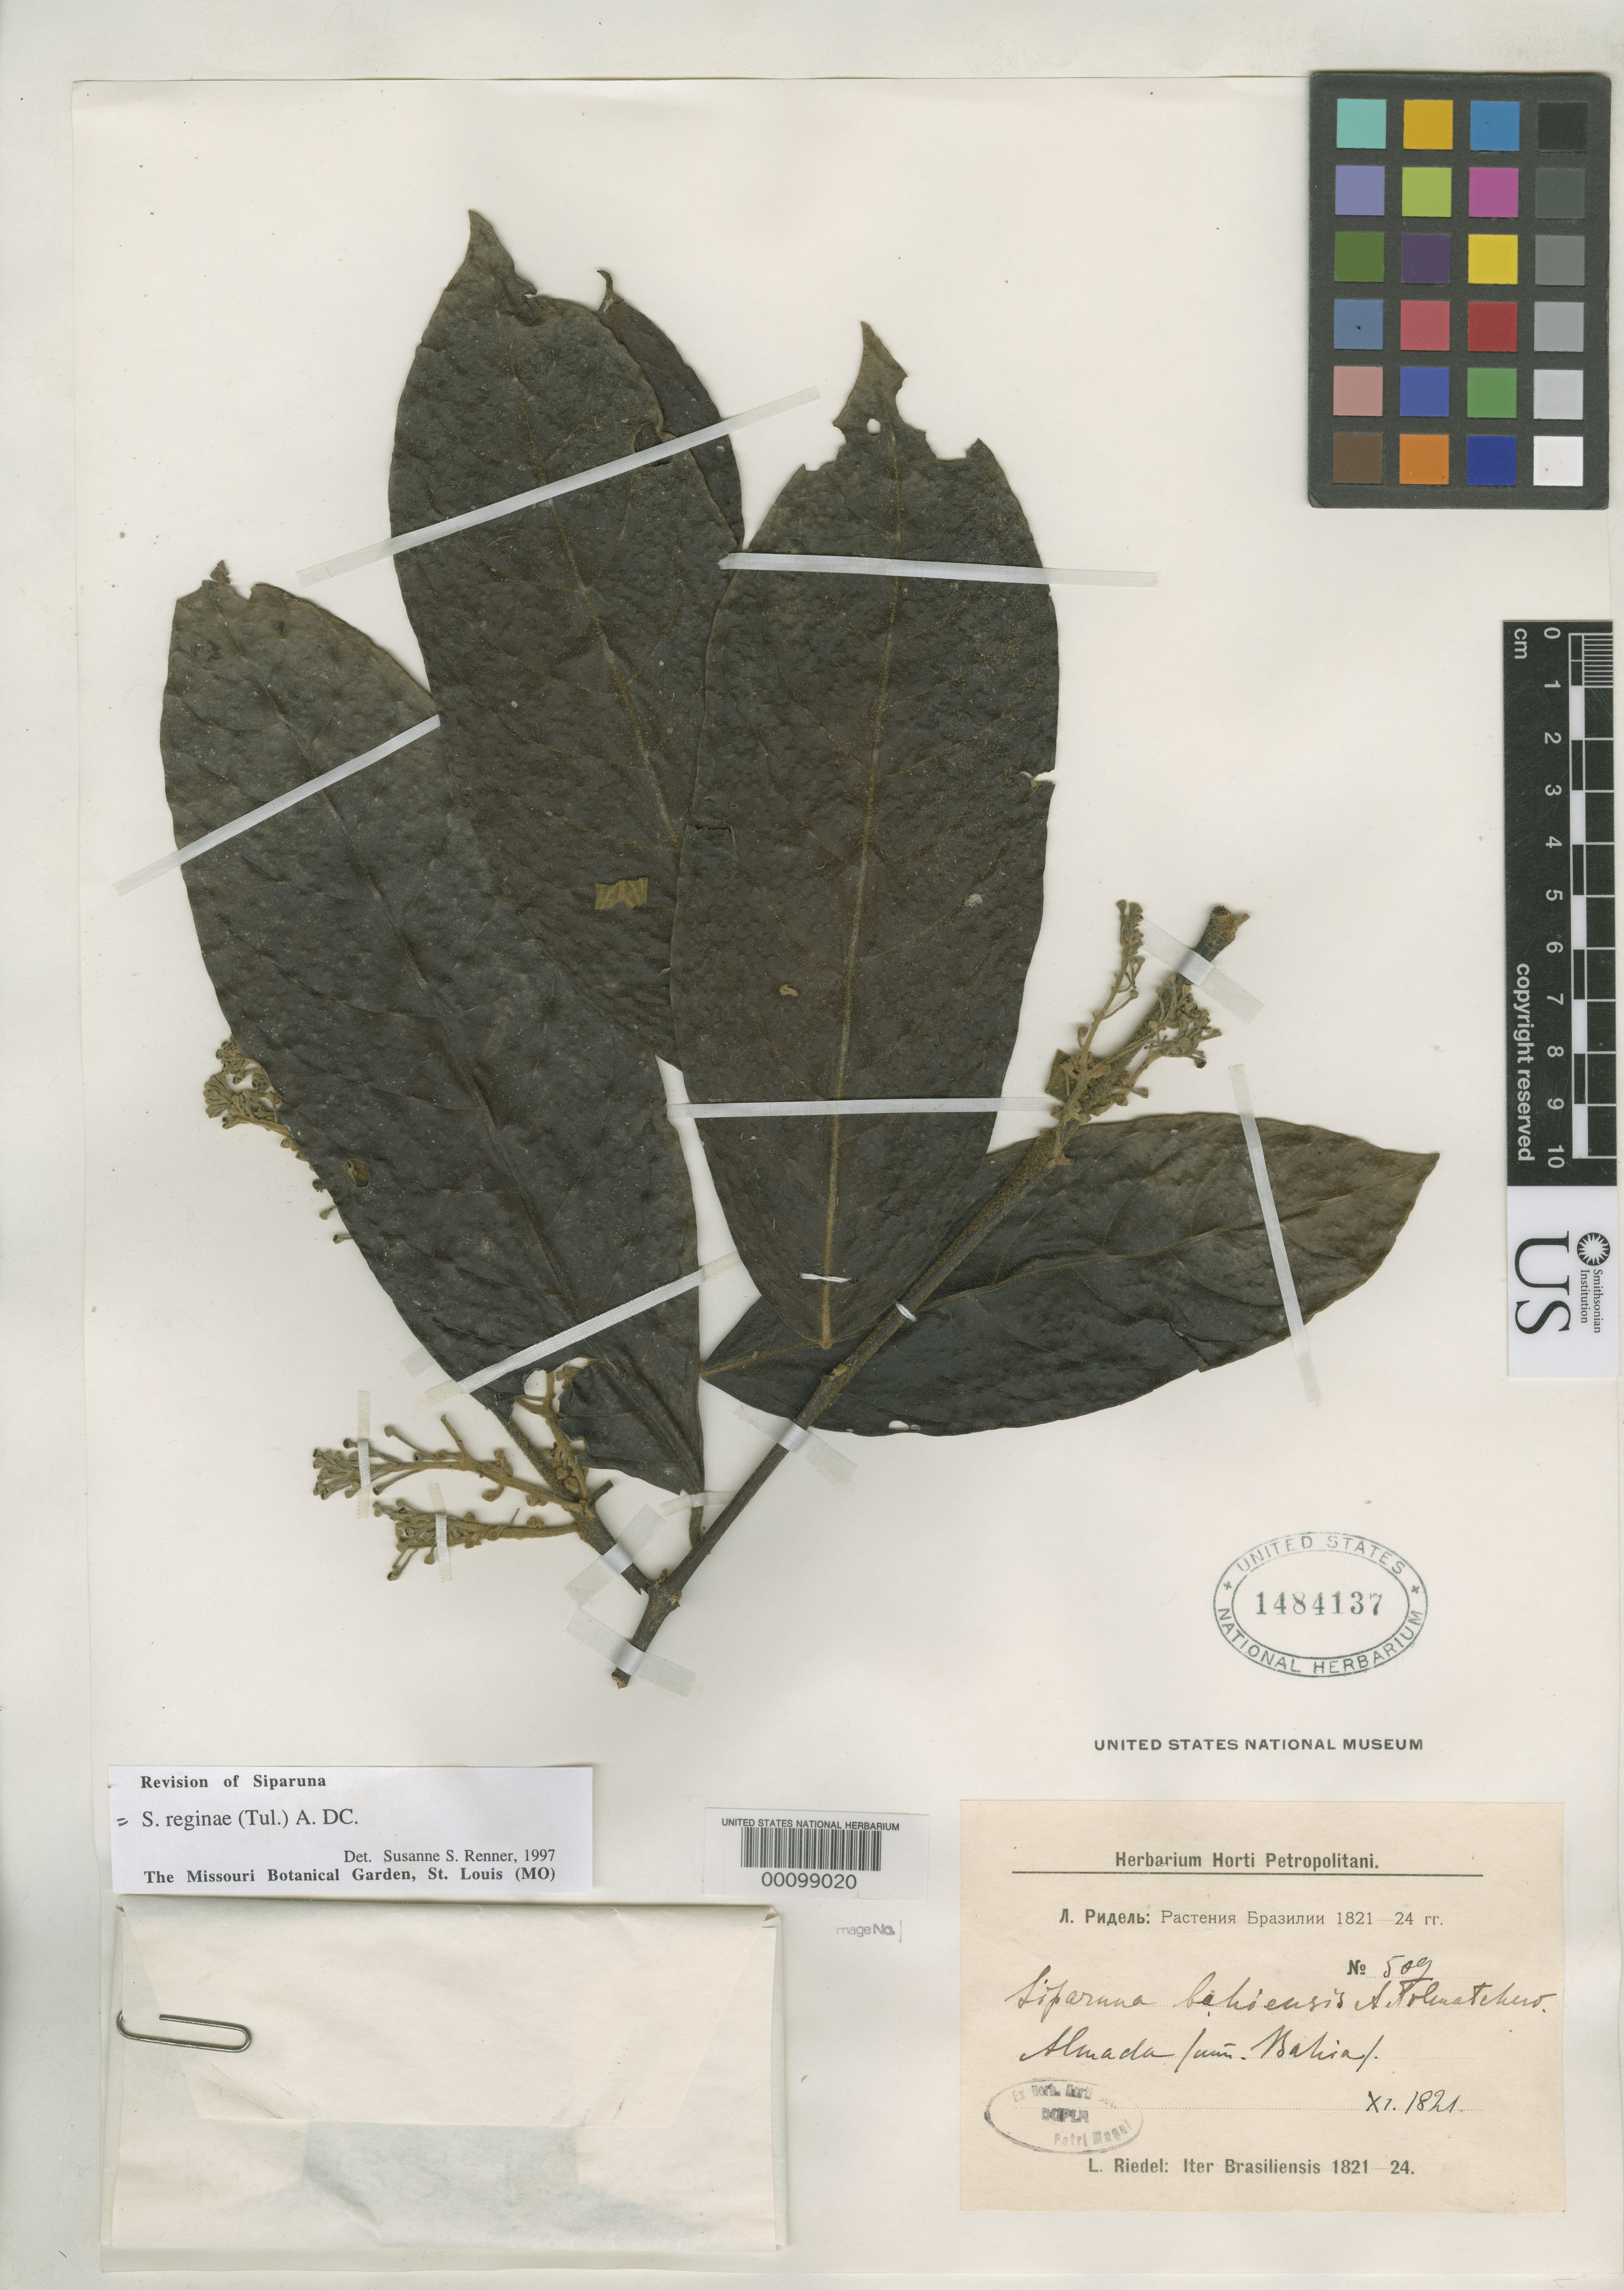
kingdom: Plantae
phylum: Tracheophyta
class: Magnoliopsida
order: Laurales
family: Siparunaceae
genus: Siparuna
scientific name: Siparuna bahiensis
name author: Tolmachev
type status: Isotype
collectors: L. Riedel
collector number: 509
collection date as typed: Nov 1821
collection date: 1821-11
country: Brazil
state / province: Bahia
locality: Almada.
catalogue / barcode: US 1484137